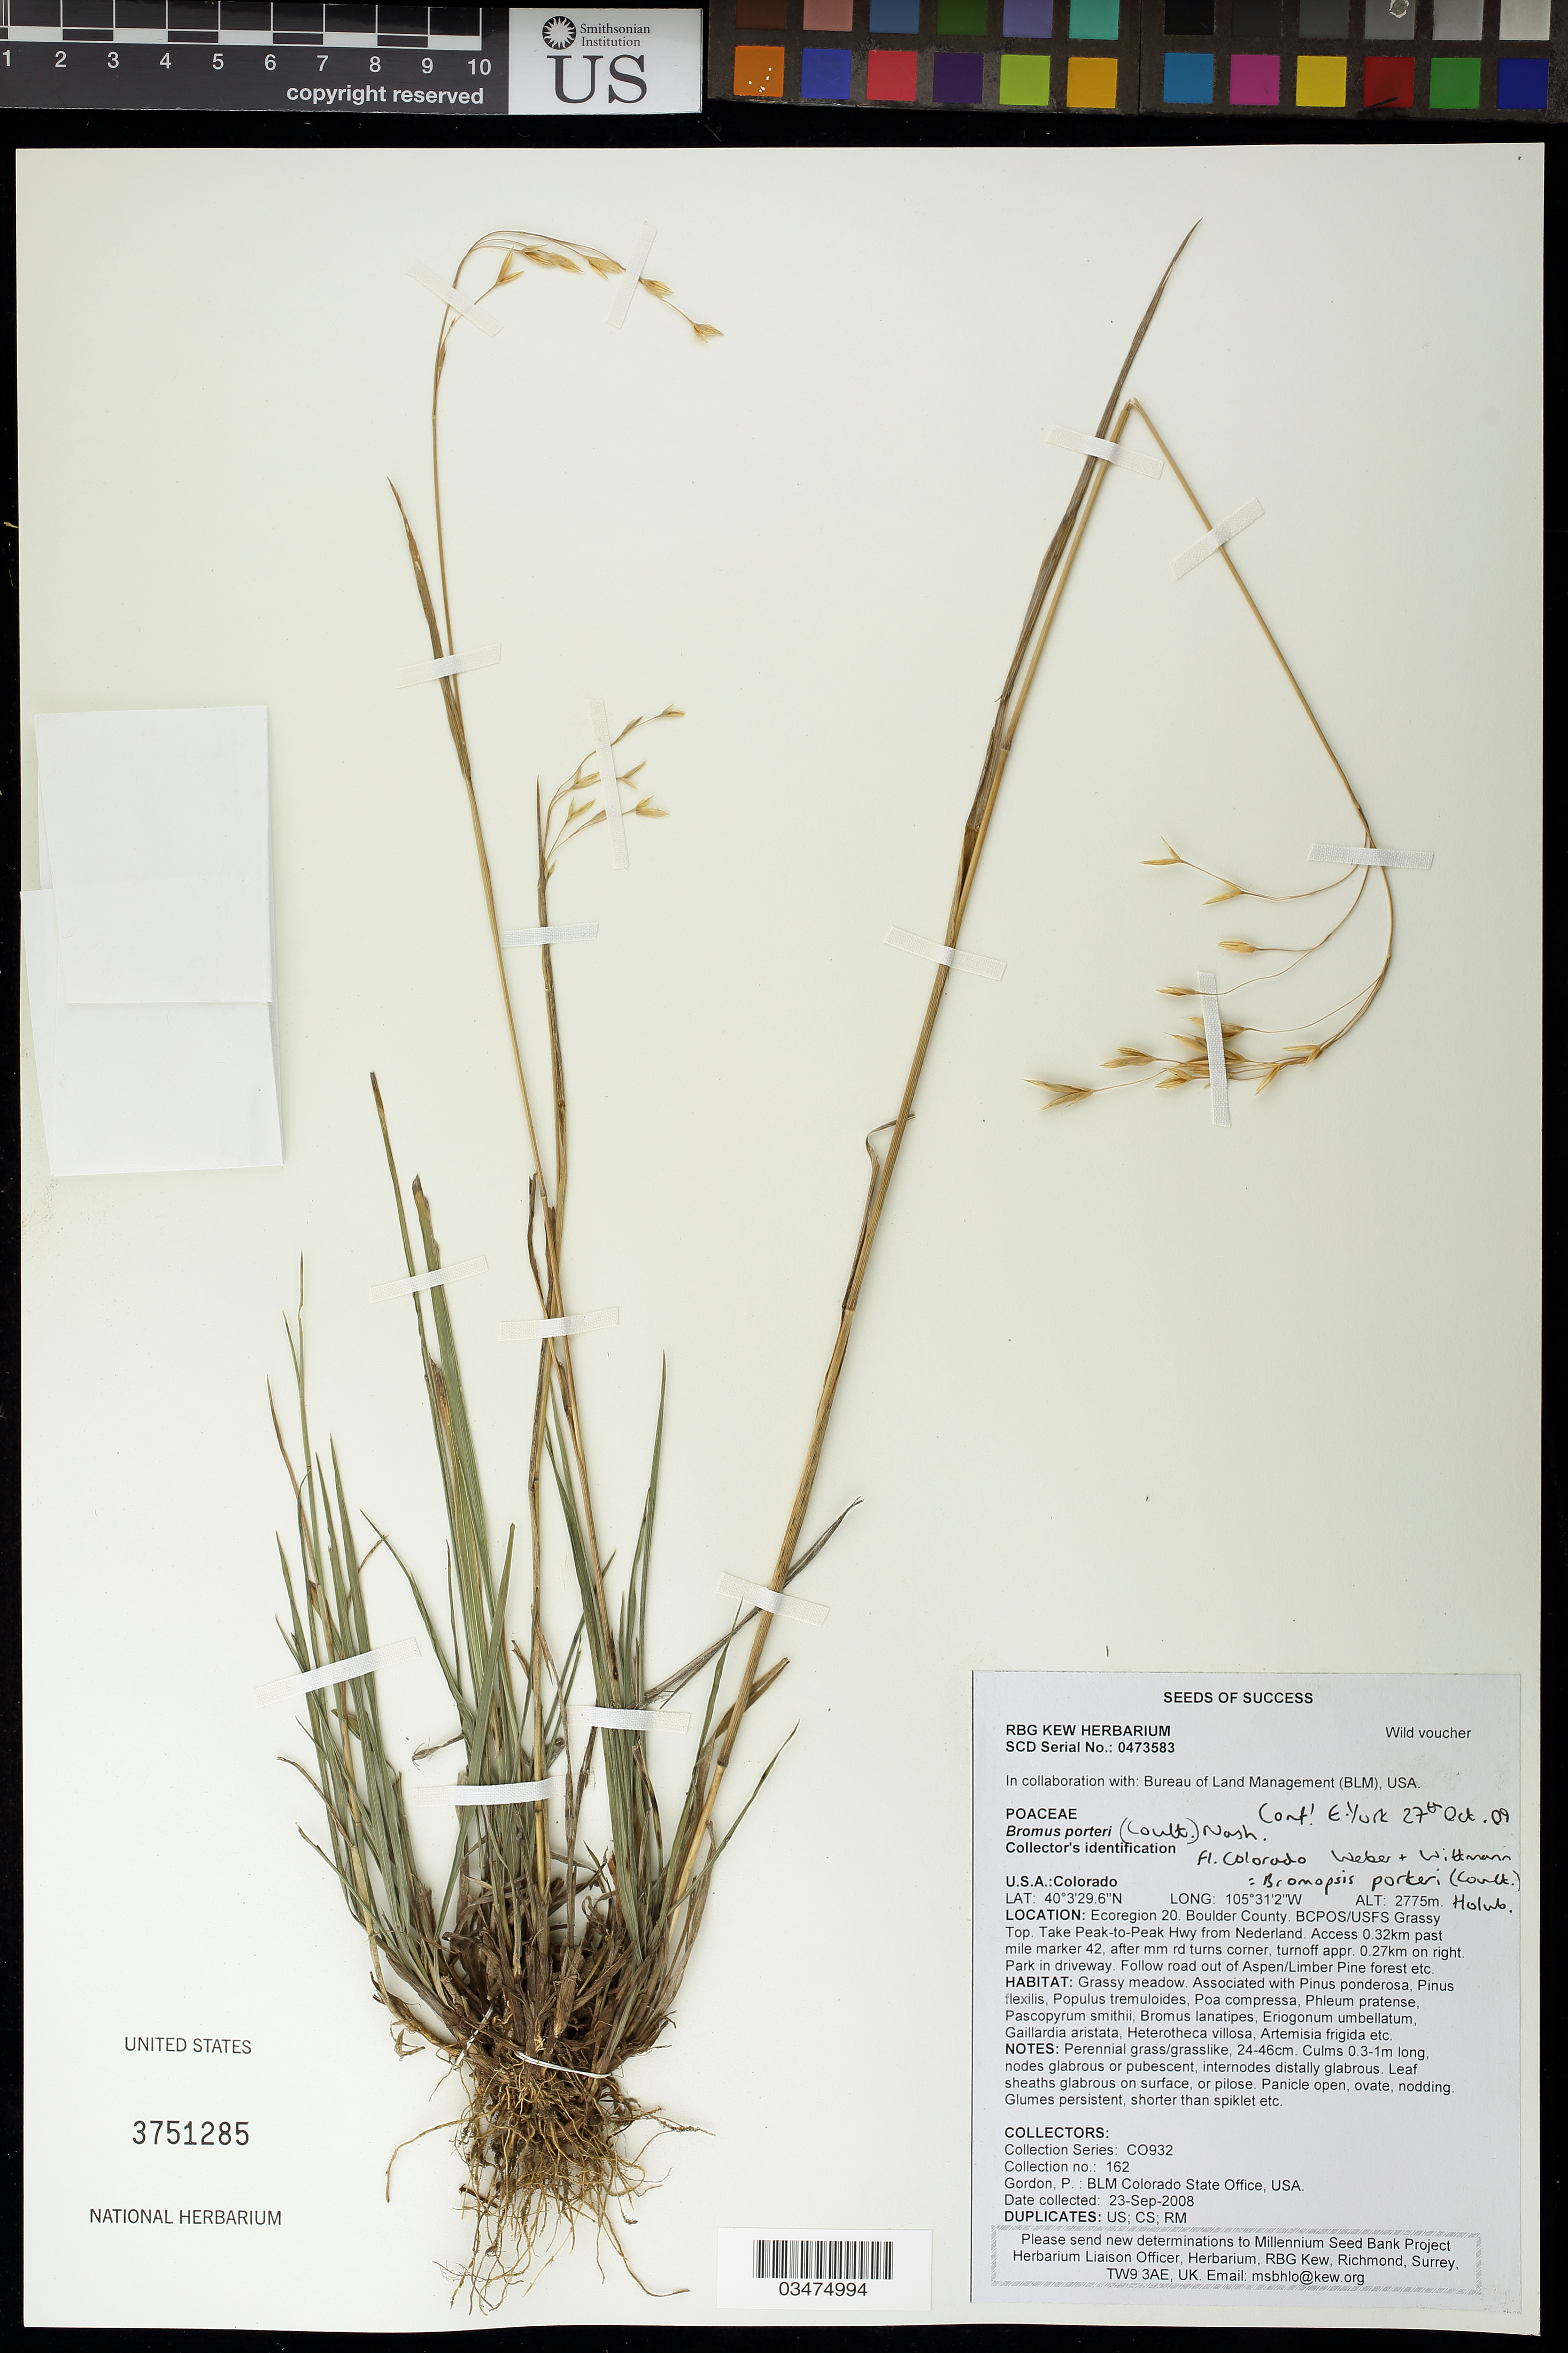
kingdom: Plantae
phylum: Tracheophyta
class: Liliopsida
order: Poales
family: Poaceae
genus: Bromus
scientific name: Bromus porteri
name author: (J.M. Coult.) Nash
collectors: P. Gordon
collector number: CO932-162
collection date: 2008-09-23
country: United States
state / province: Colorado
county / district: Boulder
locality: Peak-to Peak Hwy from Nederland, 0.32 km past mile marker 42. On road out of Aspen/Limber Pine forest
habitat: Grassy meadow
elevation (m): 2775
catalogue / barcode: US 3751285